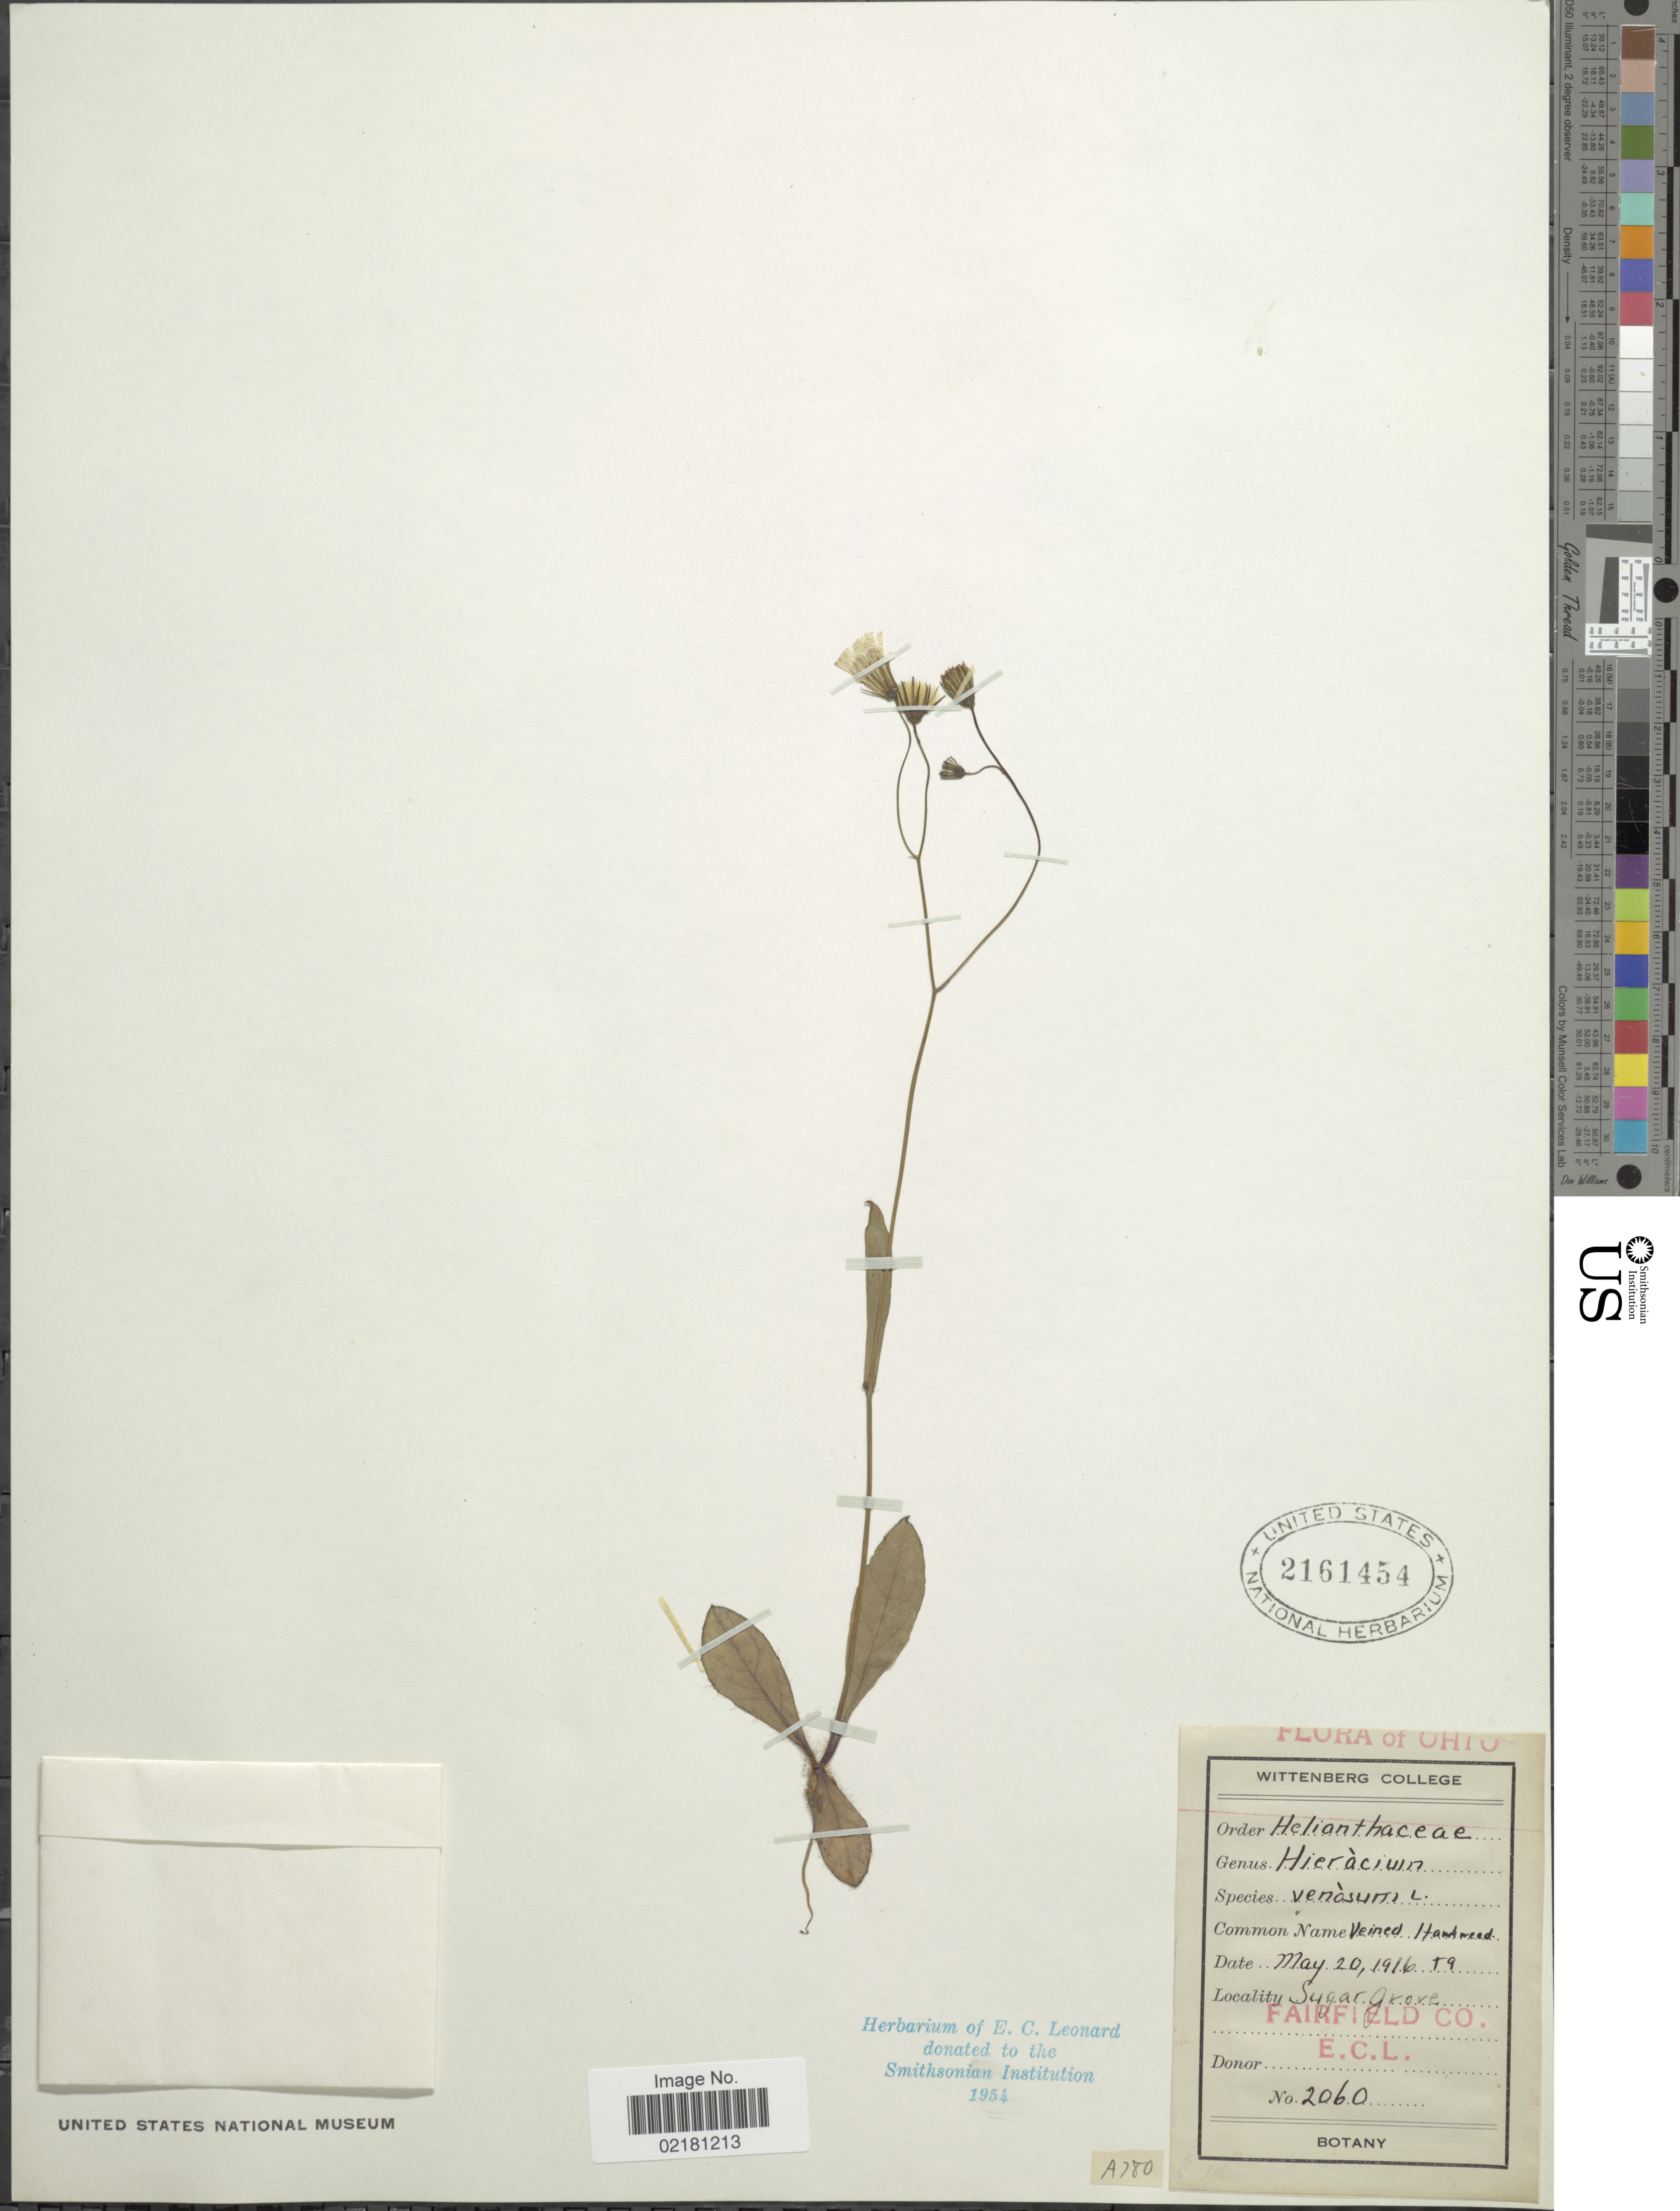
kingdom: Plantae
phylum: Tracheophyta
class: Magnoliopsida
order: Asterales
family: Asteraceae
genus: Hieracium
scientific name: Hieracium venosum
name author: L.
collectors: E. C. Leonard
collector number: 2060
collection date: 1916-05-20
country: United States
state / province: Ohio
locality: Sugar Grove. Fairfield Co.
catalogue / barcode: US 2161454